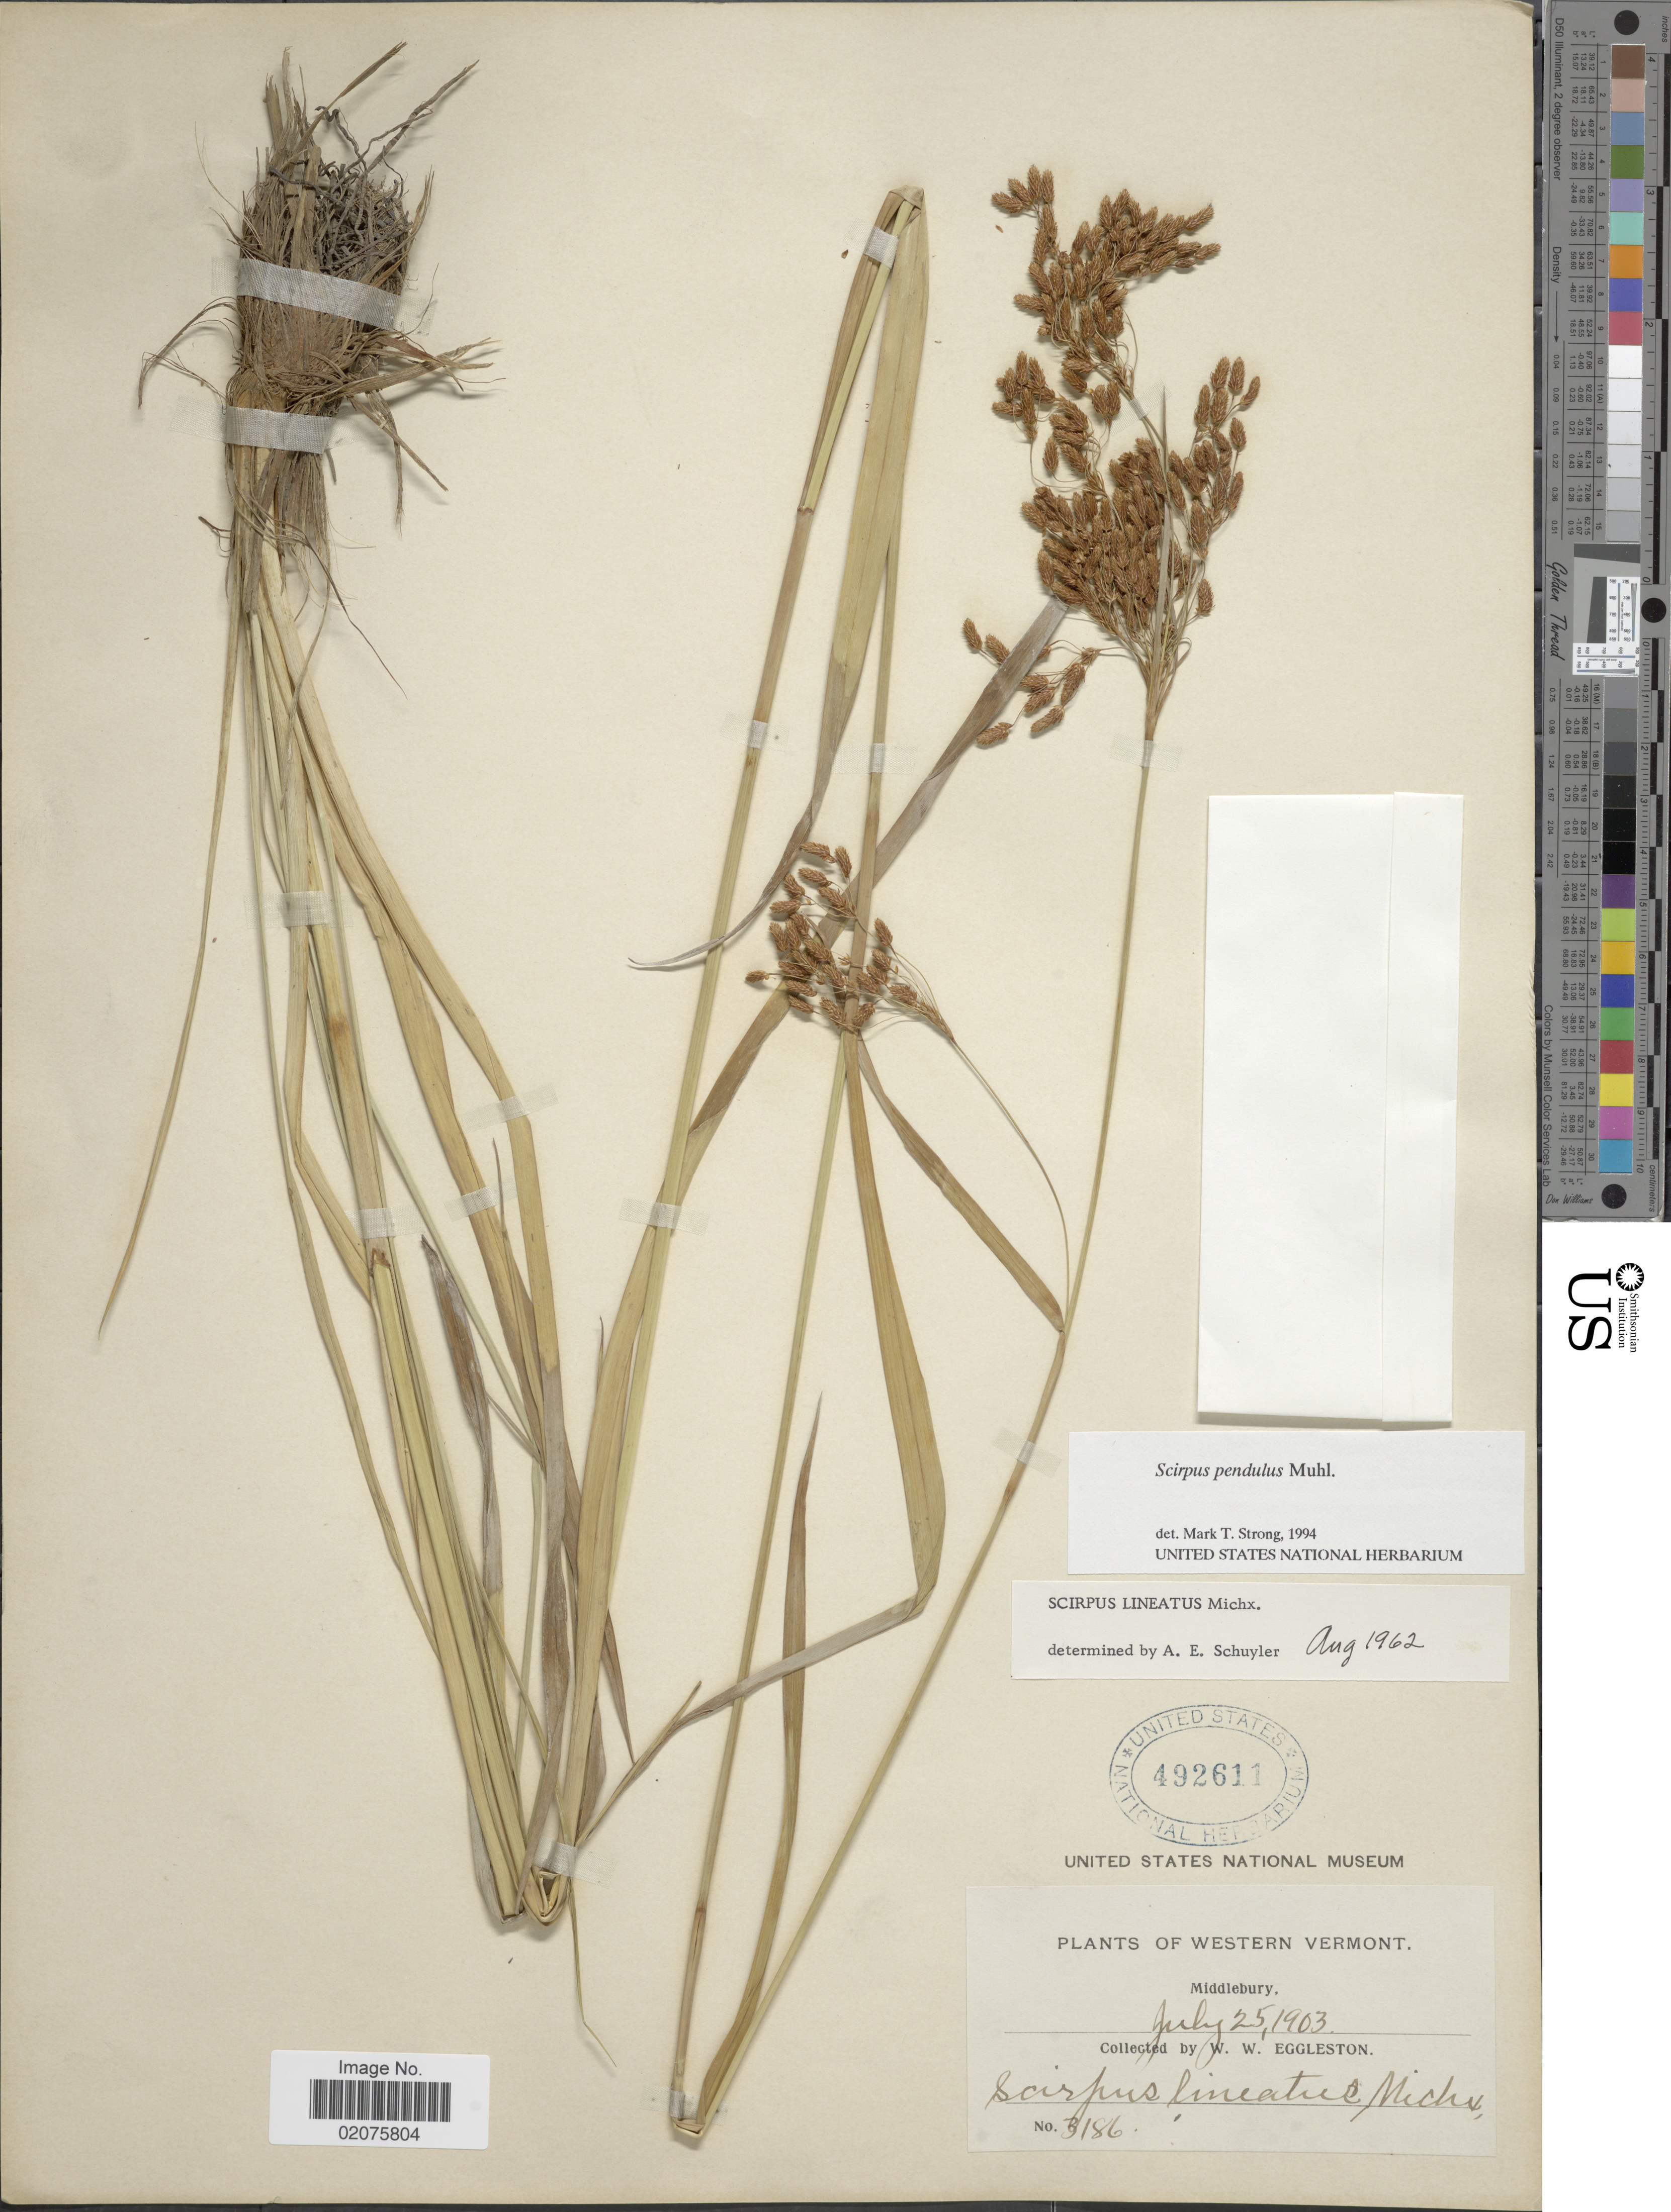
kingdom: Plantae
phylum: Tracheophyta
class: Liliopsida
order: Poales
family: Cyperaceae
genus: Scirpus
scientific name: Scirpus pendulus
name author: Muhl.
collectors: W. W. Eggleston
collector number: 3186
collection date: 1903-07-25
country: United States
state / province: Vermont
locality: Western Vermont. Middlebury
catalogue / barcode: US 492611